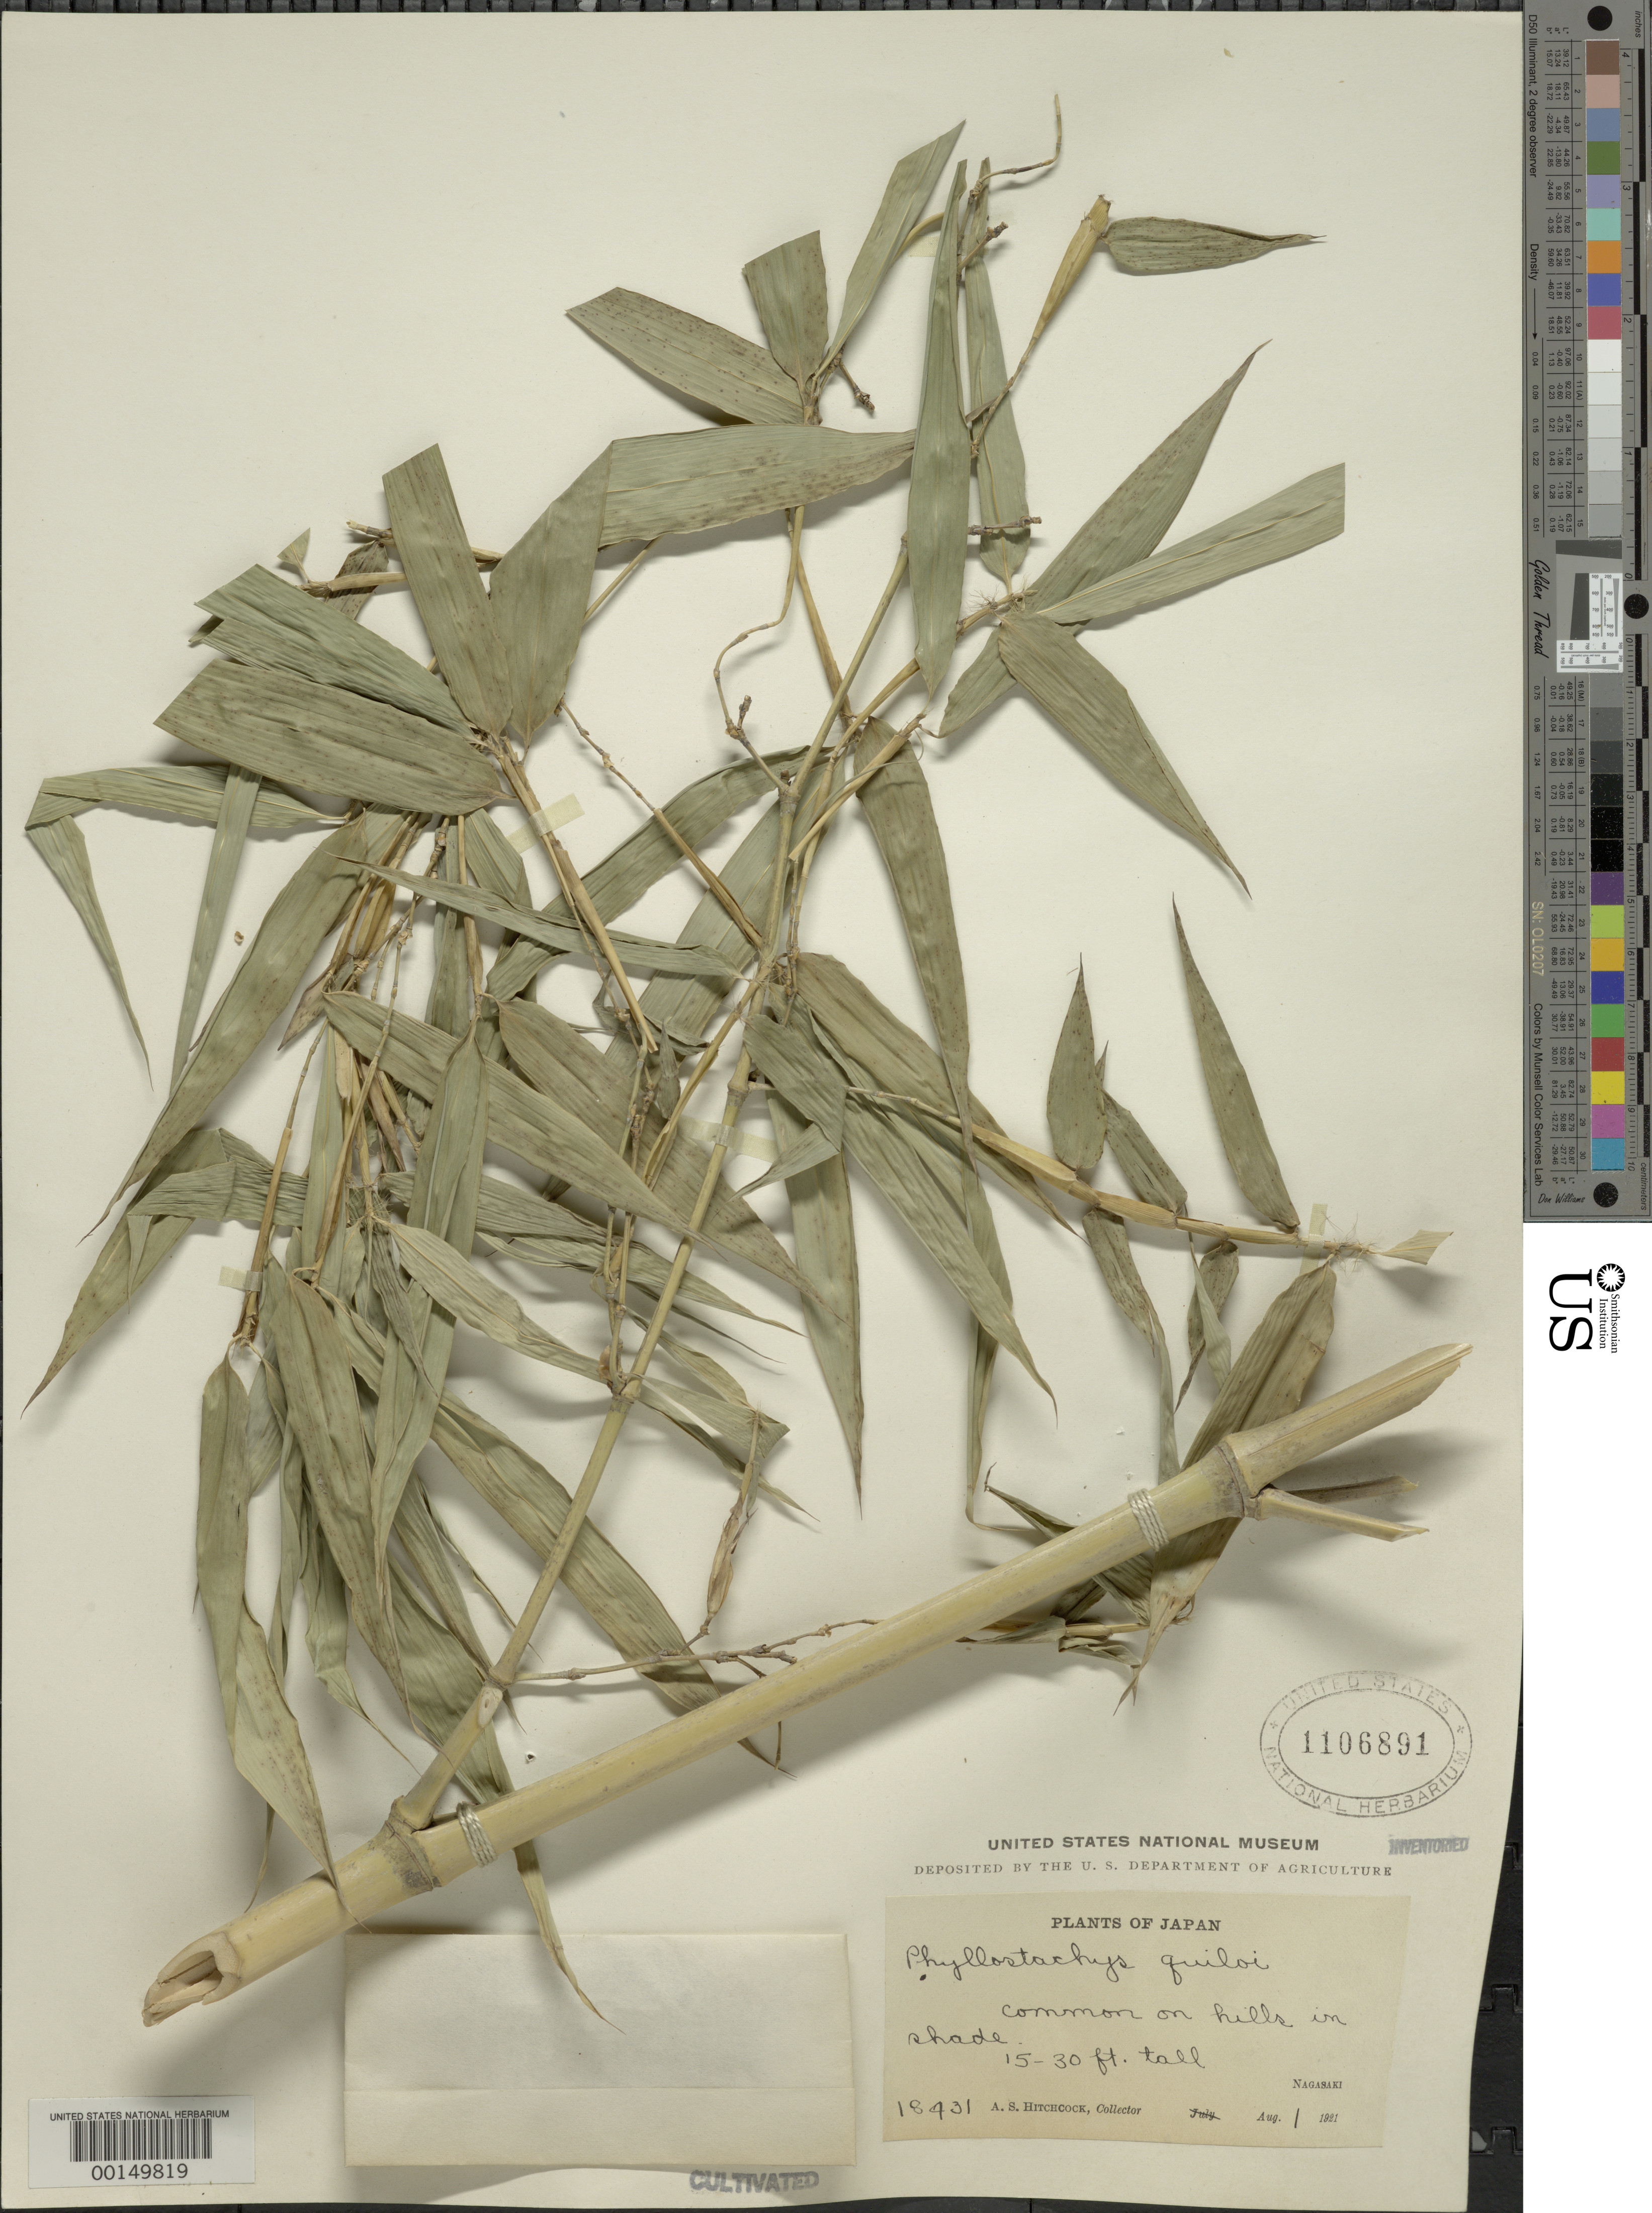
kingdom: Plantae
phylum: Tracheophyta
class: Liliopsida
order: Poales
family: Poaceae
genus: Phyllostachys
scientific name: Phyllostachys aurea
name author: Rivière & C. Rivière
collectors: A. S. Hitchcock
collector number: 18431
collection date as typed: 01 Aug 1921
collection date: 1921-08-01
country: Japan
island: Kyushu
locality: Nagasaki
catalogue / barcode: US 1106891